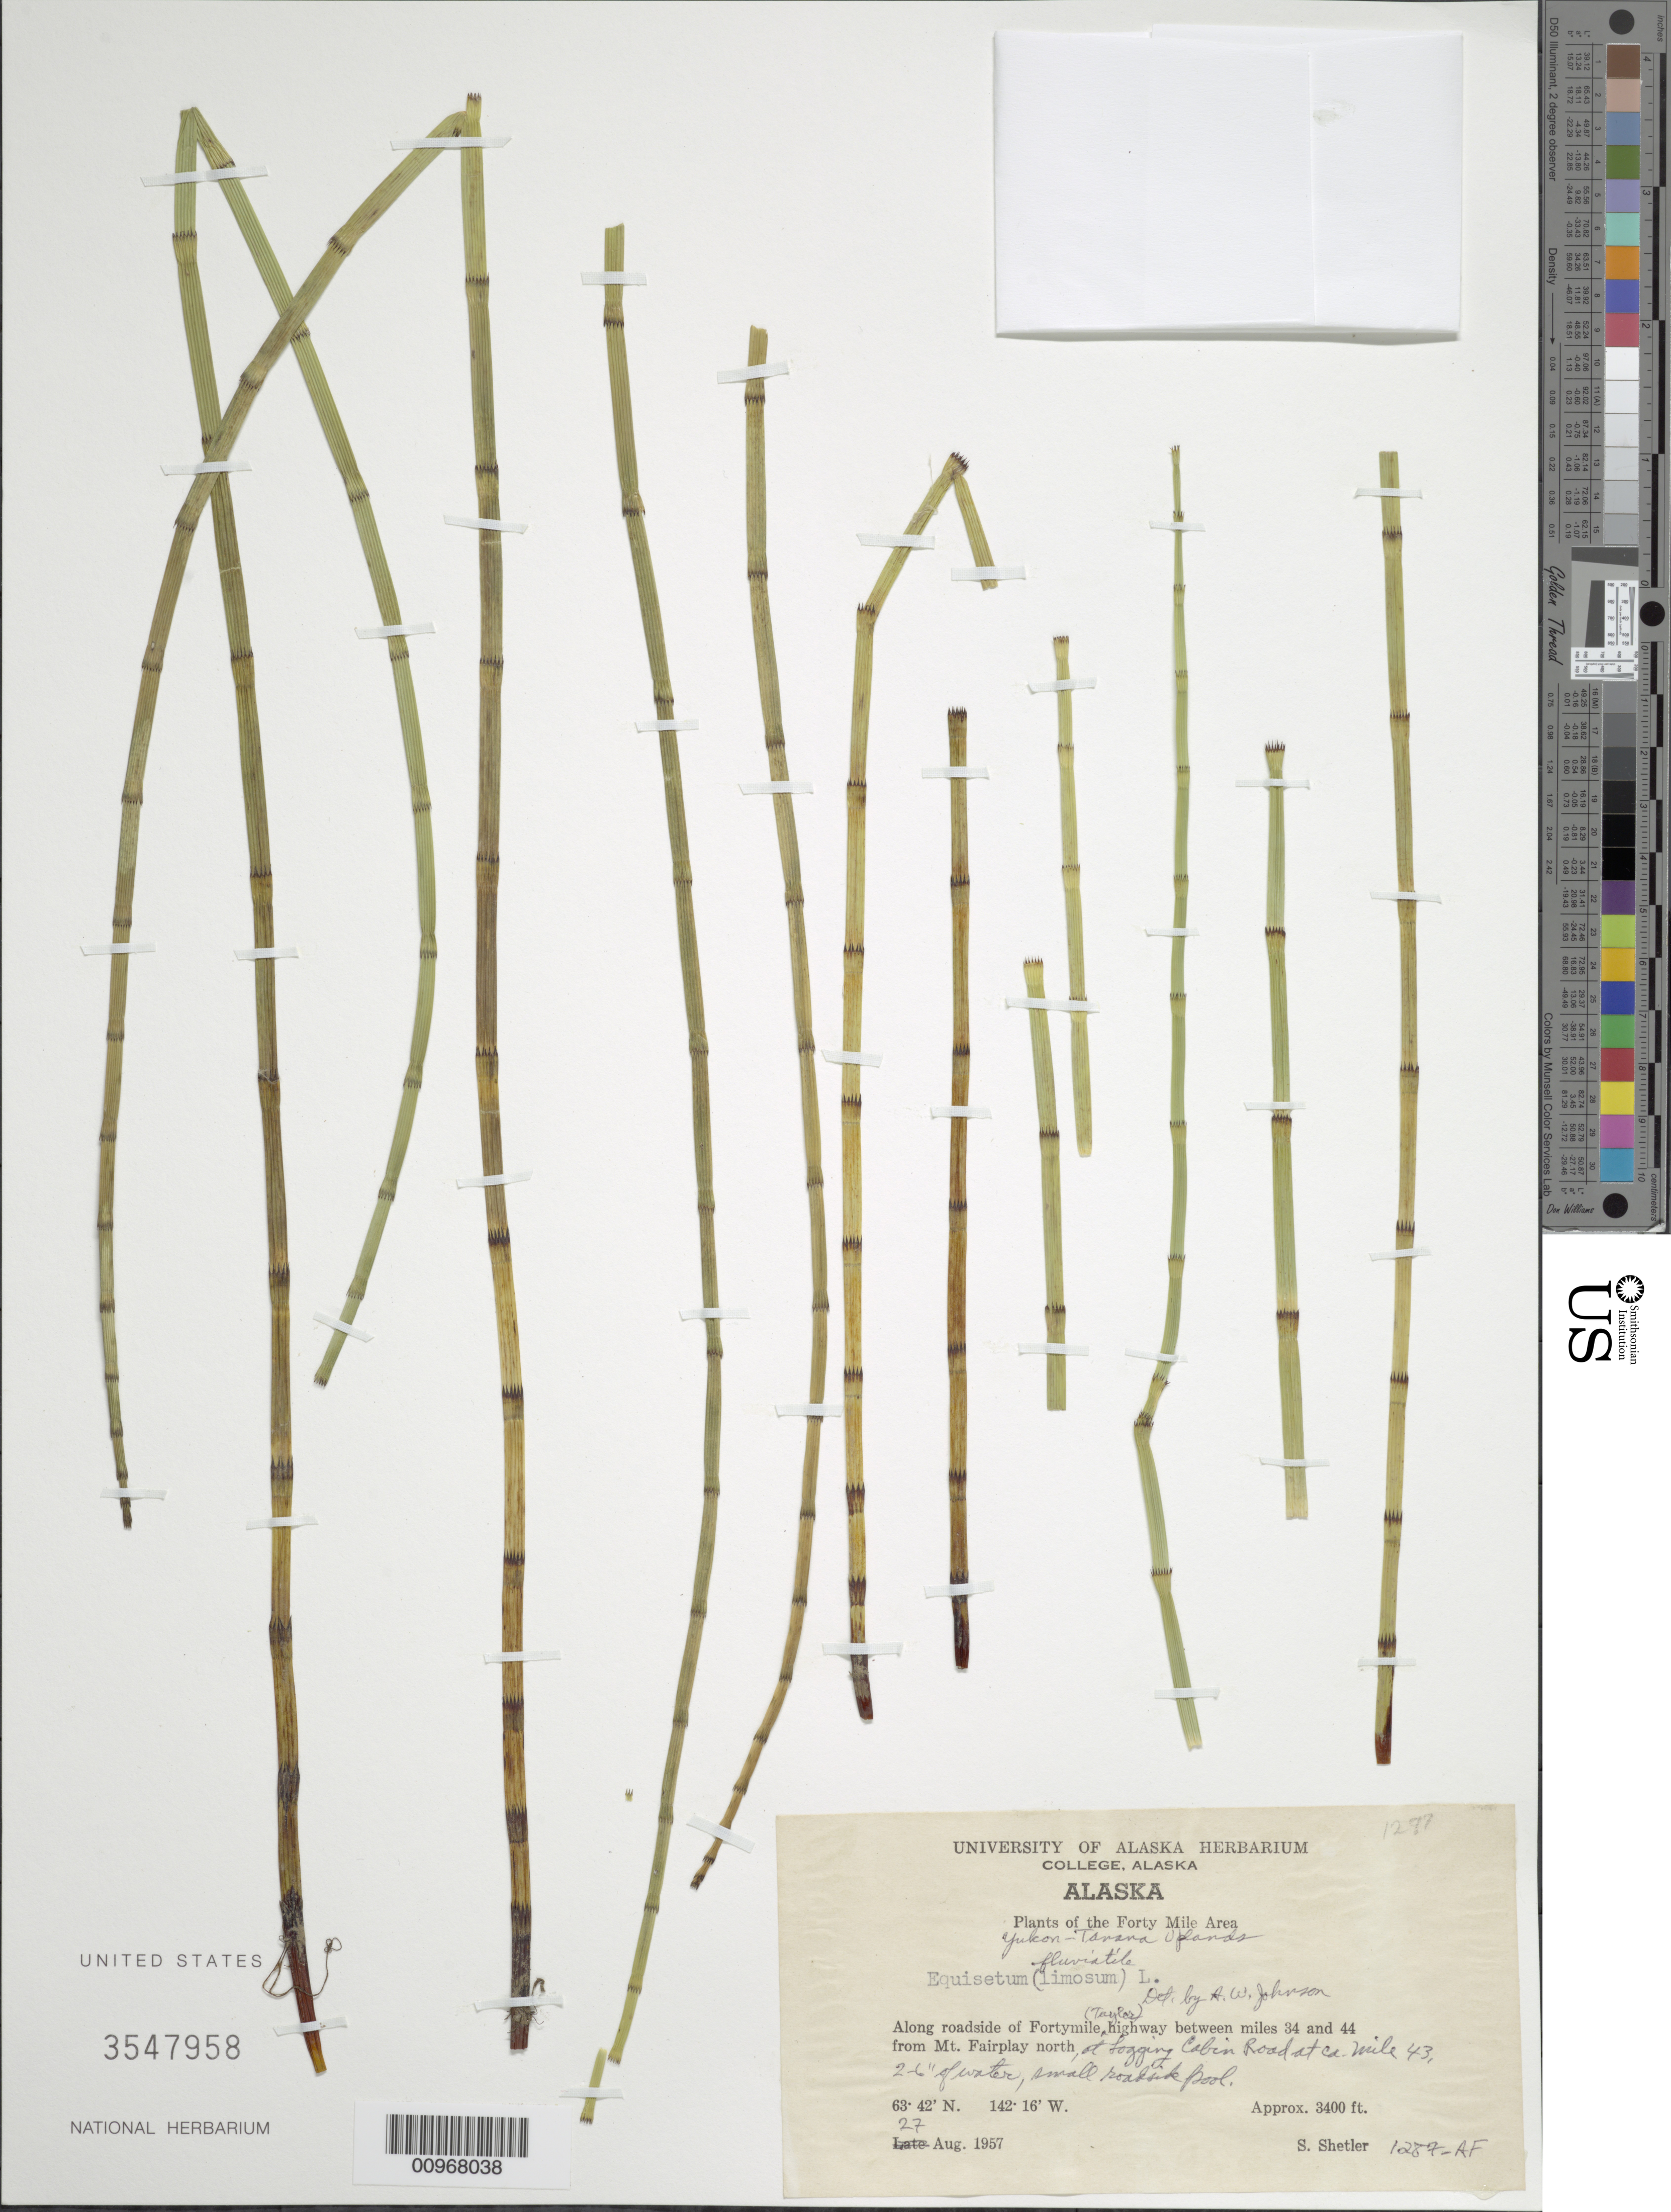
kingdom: Plantae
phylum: Tracheophyta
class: Polypodiopsida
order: Equisetales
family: Equisetaceae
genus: Equisetum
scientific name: Equisetum fluviatile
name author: L.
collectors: S. Shetler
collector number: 1287-AF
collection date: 1957-08-27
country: United States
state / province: Alaska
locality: Forty mile Area. Along roadside of Fortymile, highway between miles 34 and 44 from Mt. Fairplay north, at logging cabin Road at ca. mile 43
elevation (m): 1036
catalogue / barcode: US 3547958